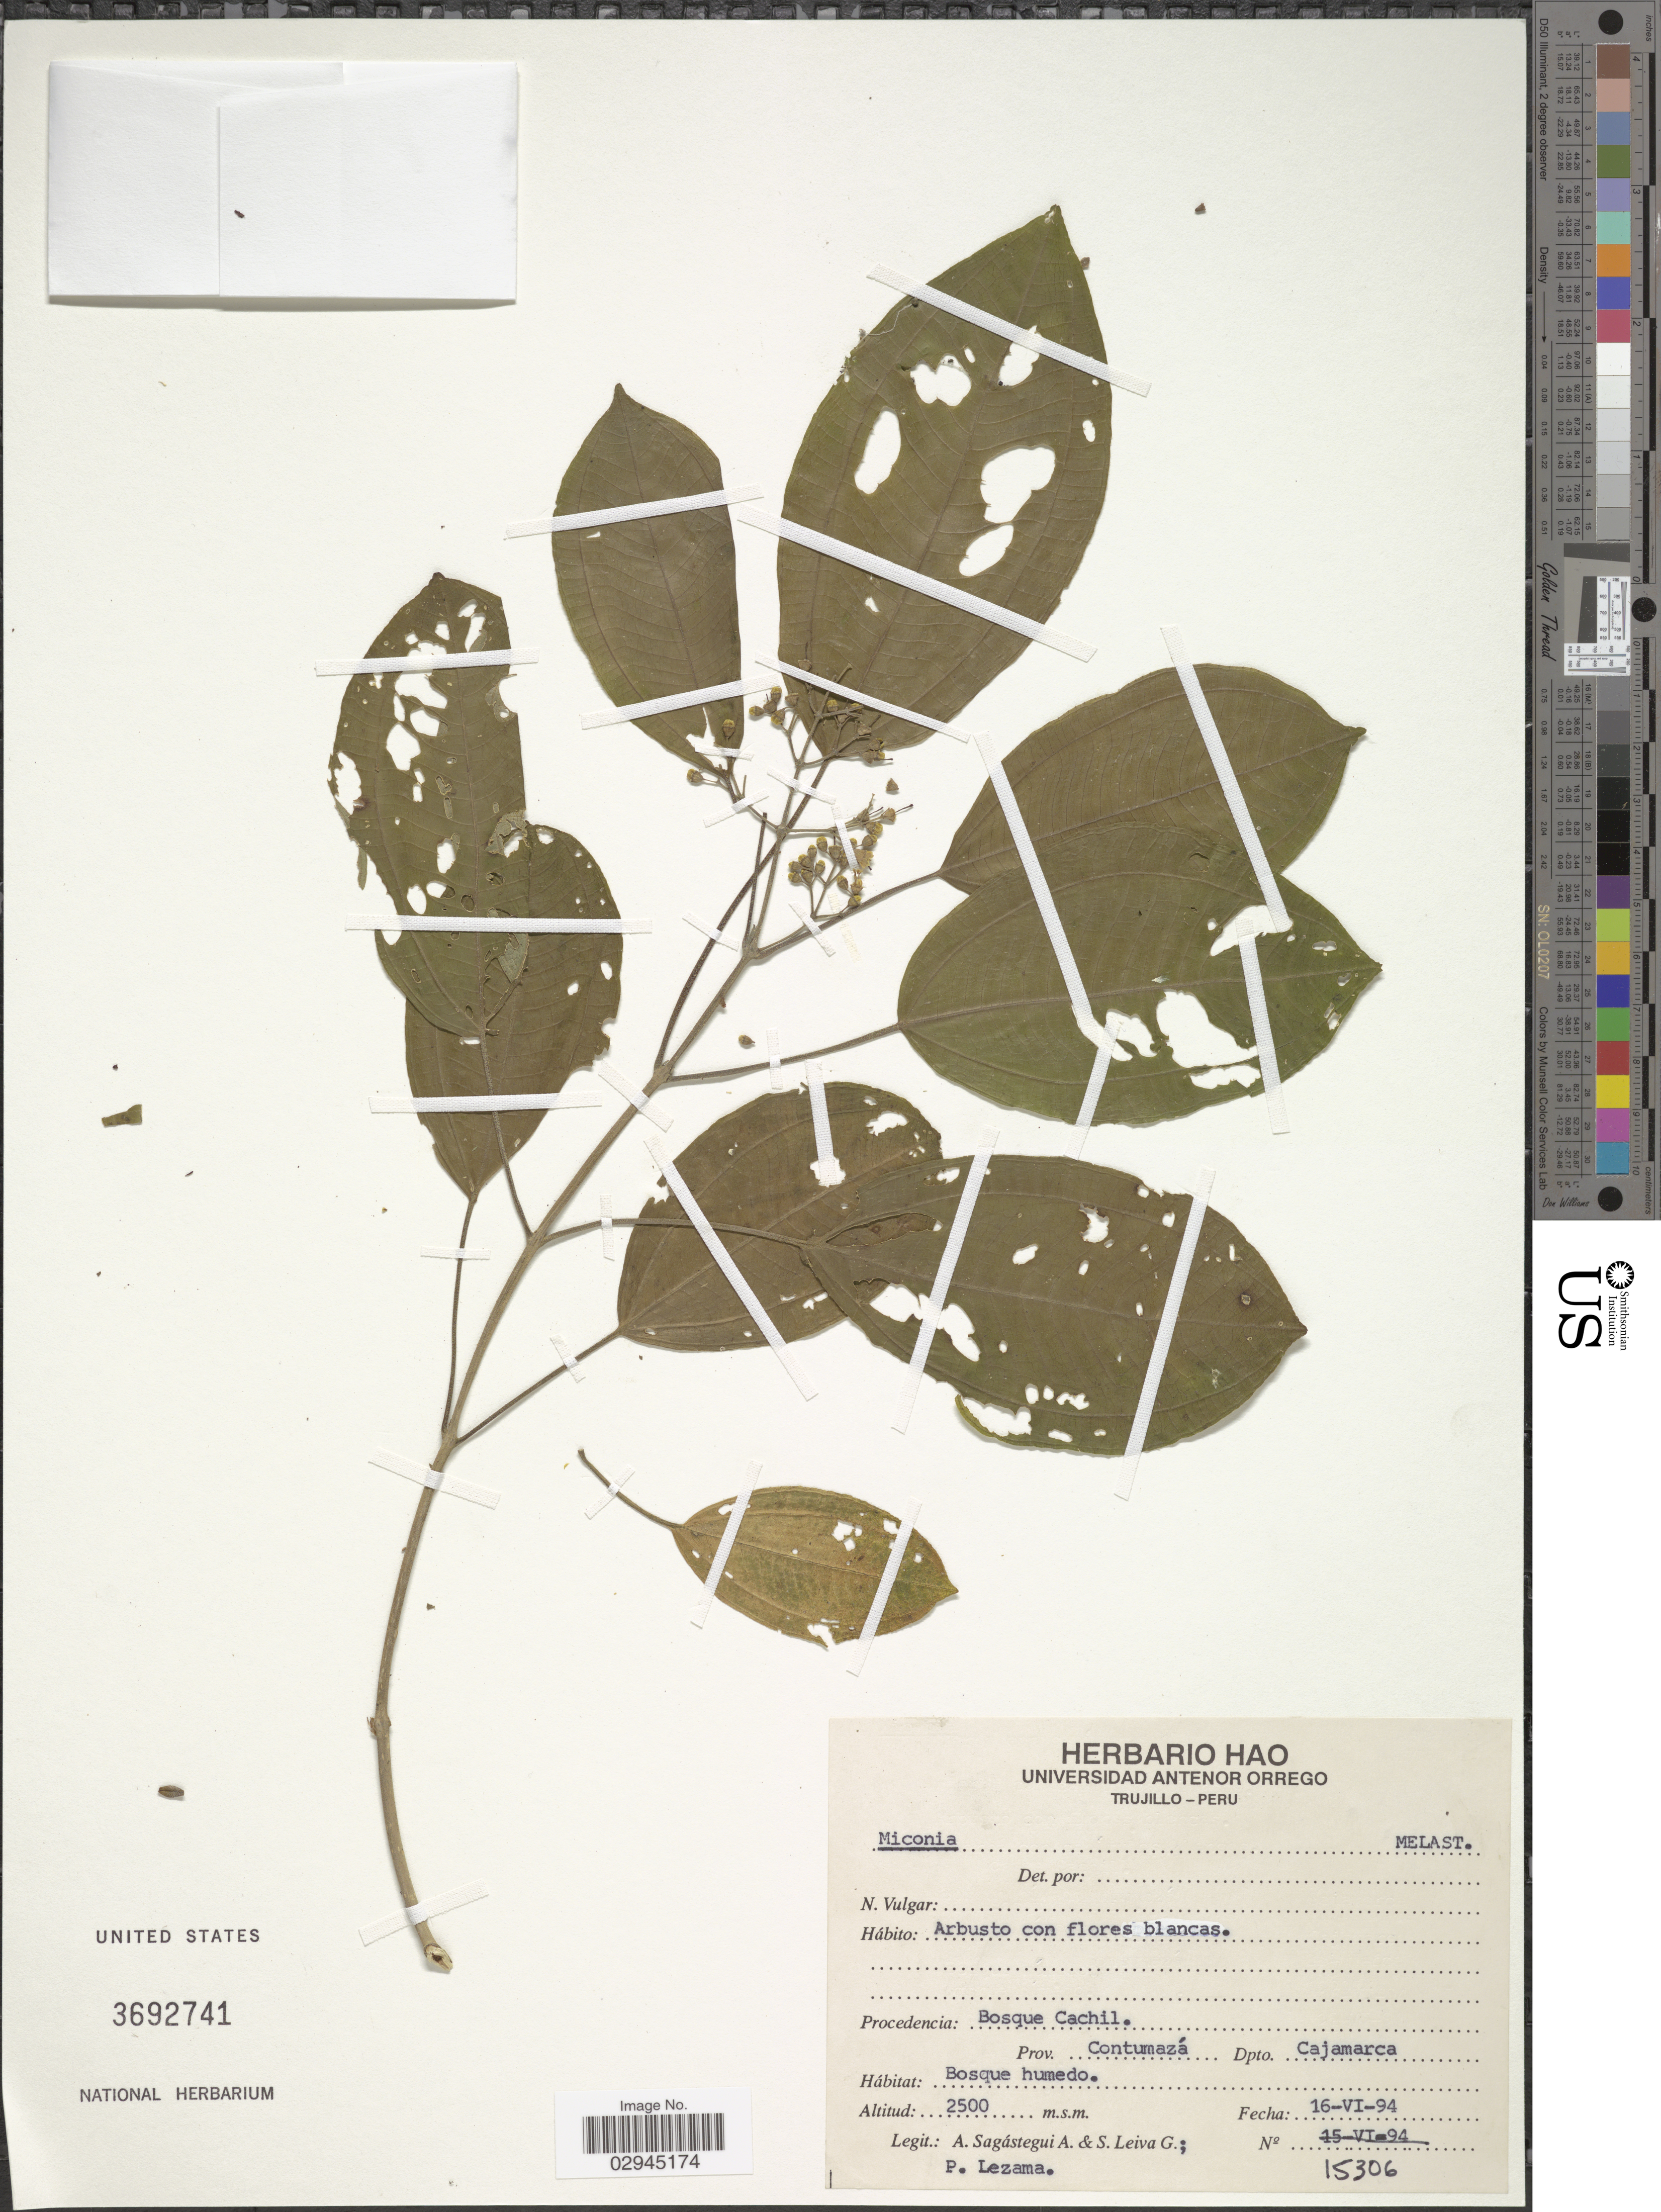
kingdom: Plantae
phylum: Tracheophyta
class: Magnoliopsida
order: Myrtales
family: Melastomataceae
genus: Miconia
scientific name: Miconia sp.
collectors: A. Sagástegui A., S. Leiva G. & P. Lezama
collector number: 15306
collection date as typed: Transcribed d/m/y: 16/6/94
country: Peru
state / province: Cajamarca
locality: Prov. Contumazá. Dpto. Cajamarca.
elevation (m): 2500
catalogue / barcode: US 3692741